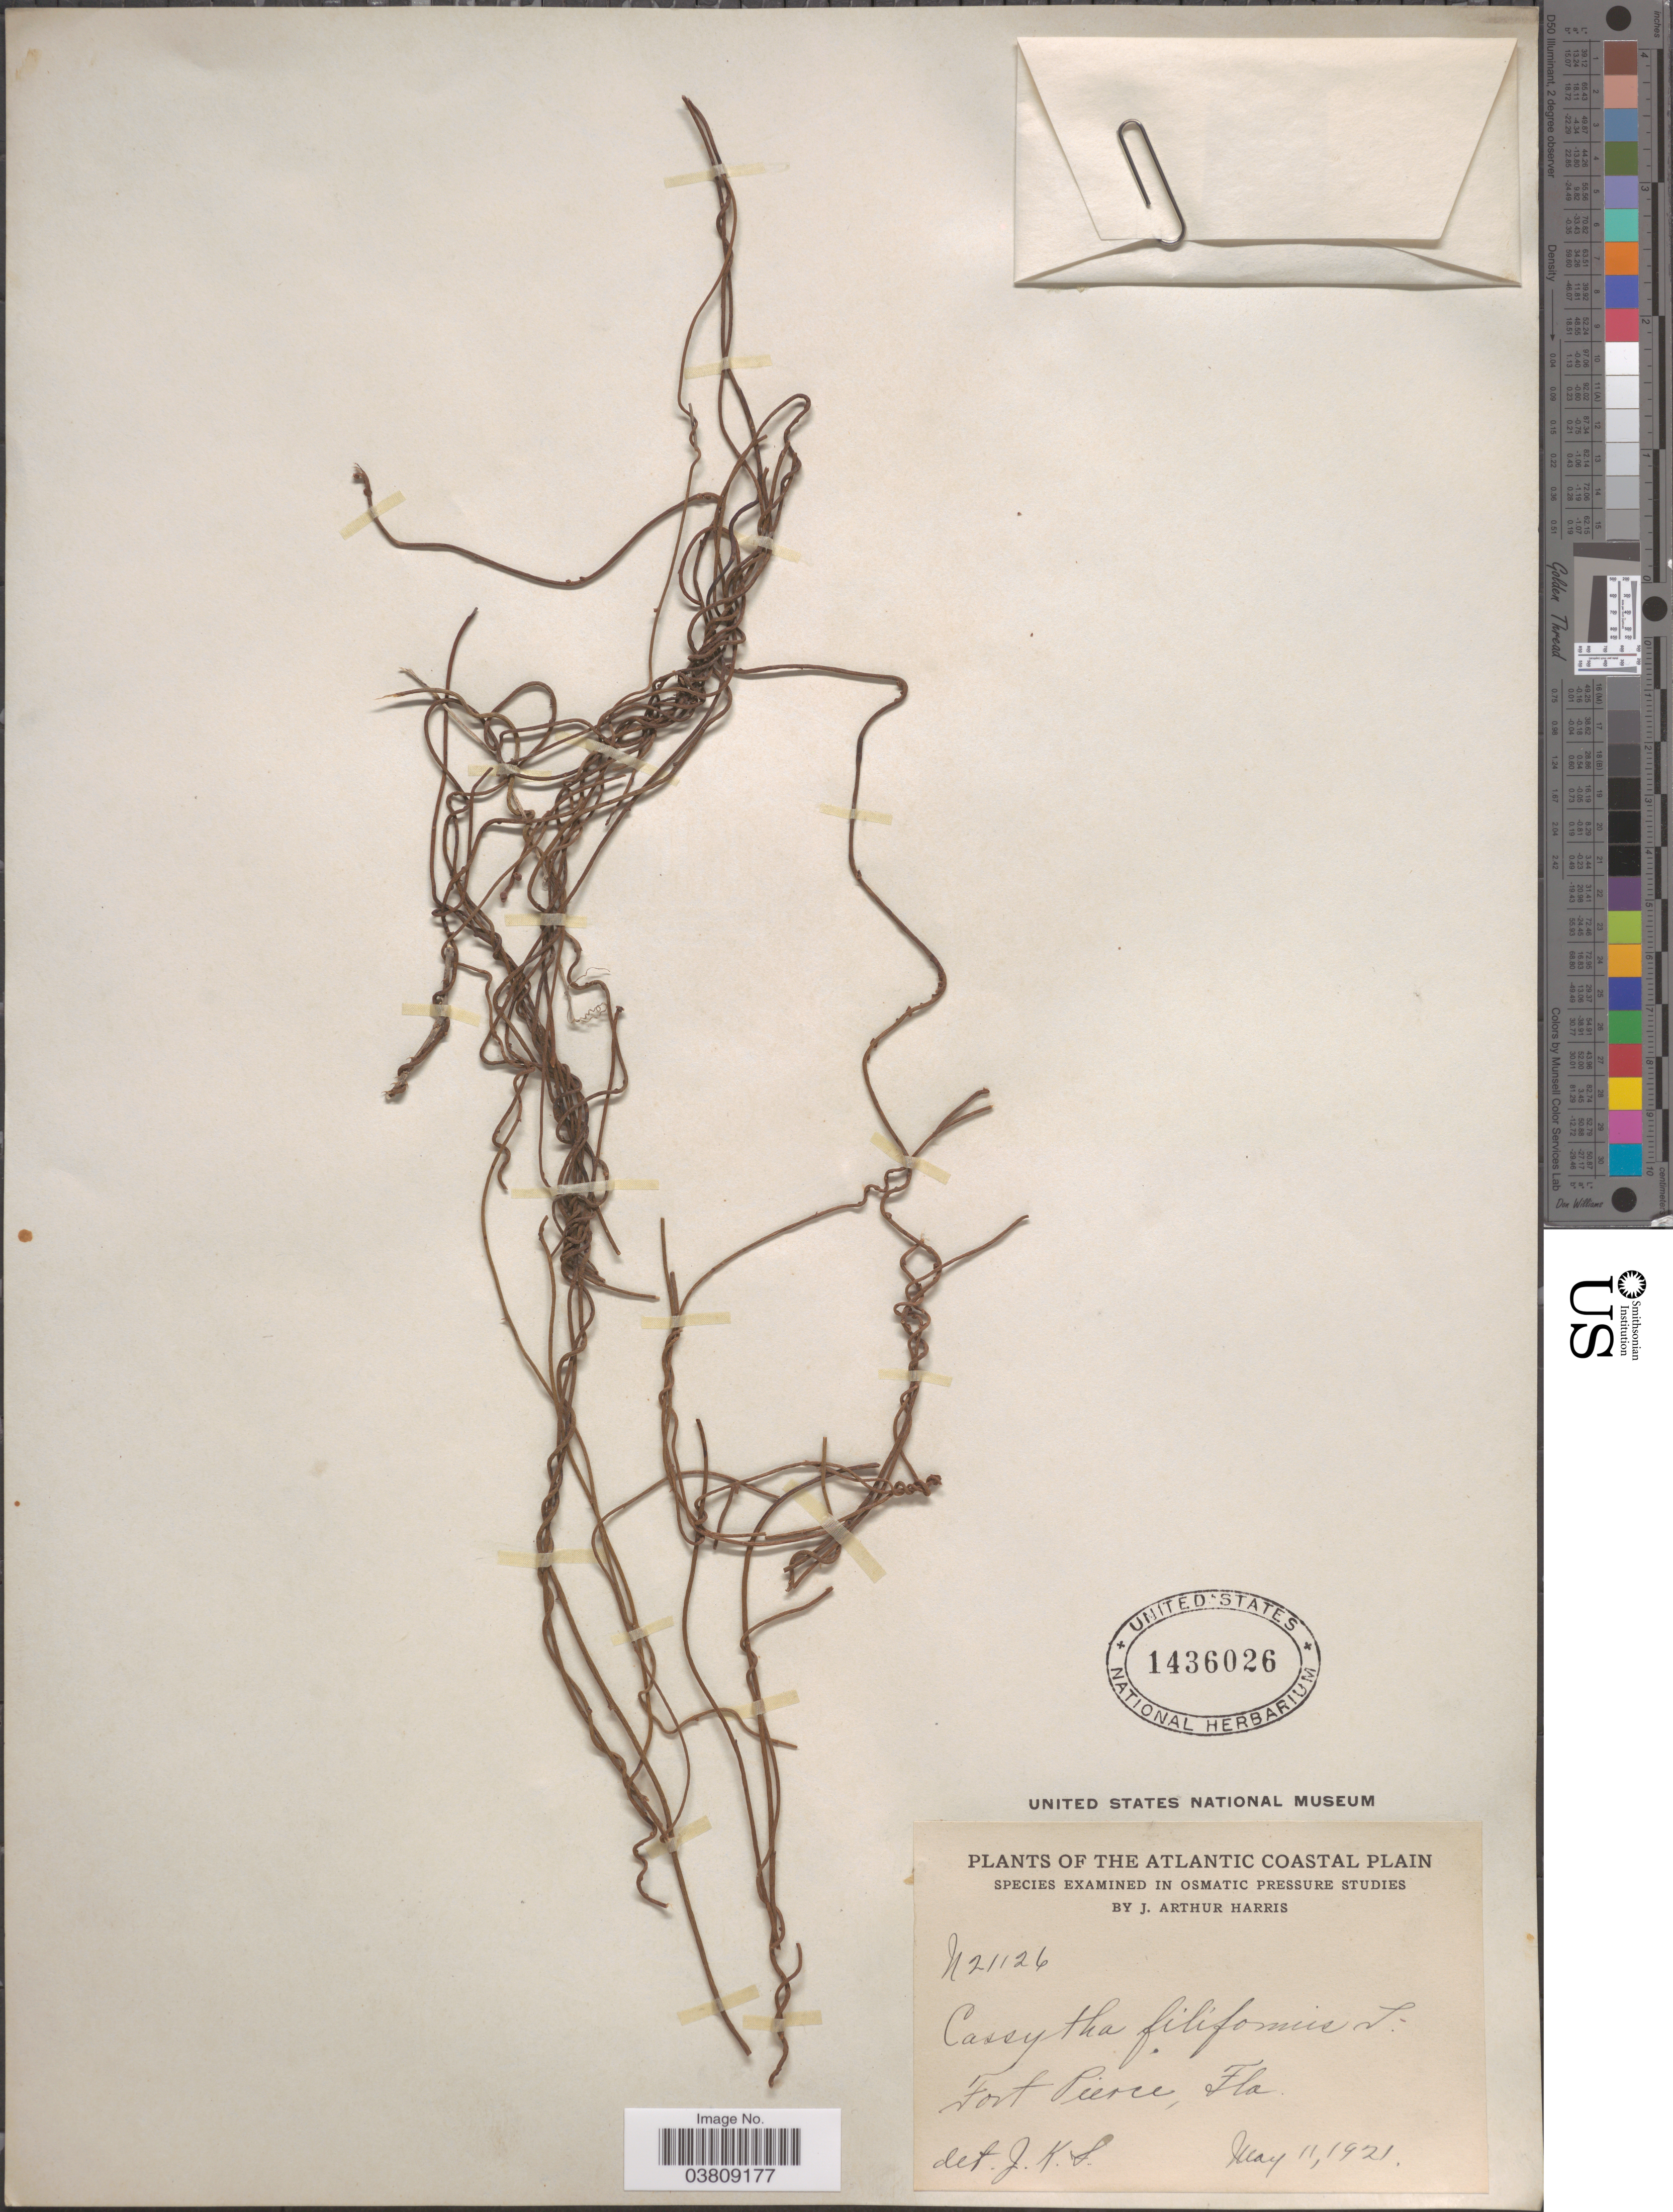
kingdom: Plantae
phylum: Tracheophyta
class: Magnoliopsida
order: Laurales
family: Lauraceae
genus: Cassytha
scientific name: Cassytha filiformis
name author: L.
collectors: A. Harris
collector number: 21126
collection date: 1921-05-11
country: United States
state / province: Florida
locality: Atlantic Coastal Plain. Fort Pierre.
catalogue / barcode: US 1436026